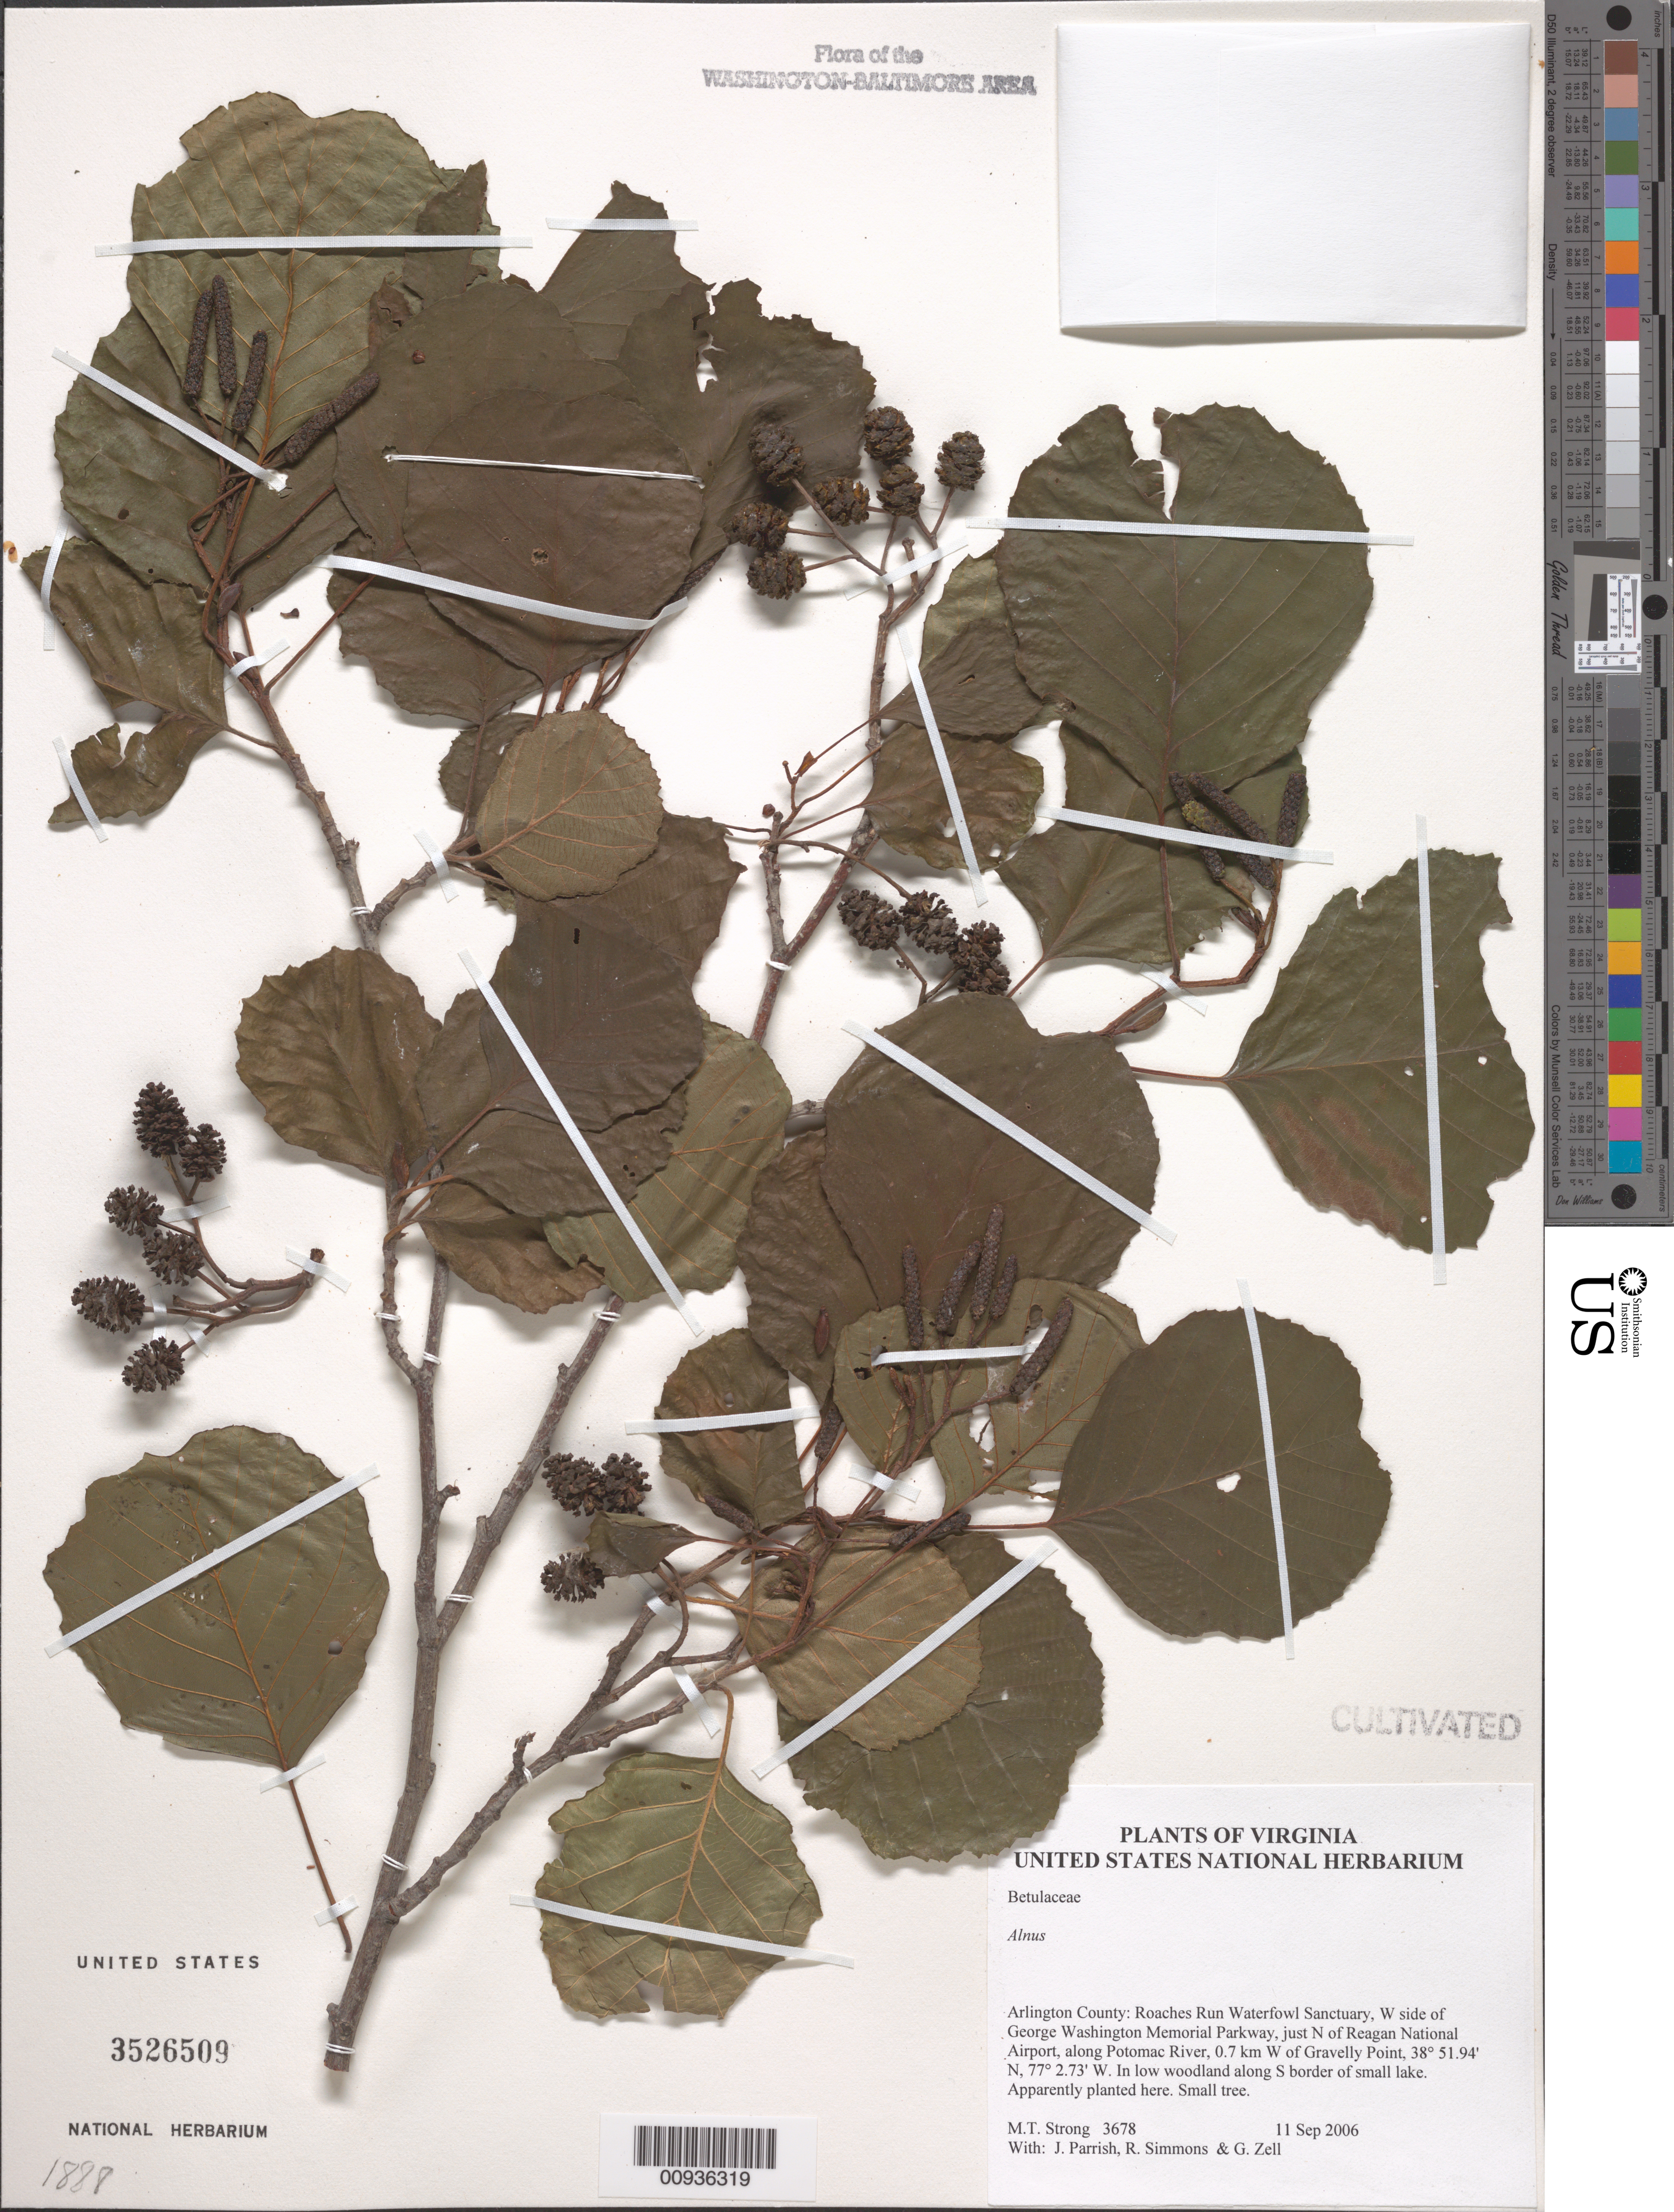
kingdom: Plantae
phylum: Tracheophyta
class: Magnoliopsida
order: Fagales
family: Betulaceae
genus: Alnus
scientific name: Alnus sp.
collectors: M. T. Strong, J. Parrish, R. Simmons & G. Zell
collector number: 3678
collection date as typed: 11 Sep 2006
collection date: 2006-09-11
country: United States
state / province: Virginia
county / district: Arlington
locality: Roaches Run Waterfowl Sanctuary, W side of George Washington Memorial Parkway, just N of Reagan National Airport, along Potomac River, 0.7 km W of Gravelly Point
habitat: In low woodland along S border of small lake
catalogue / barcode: US 3526509